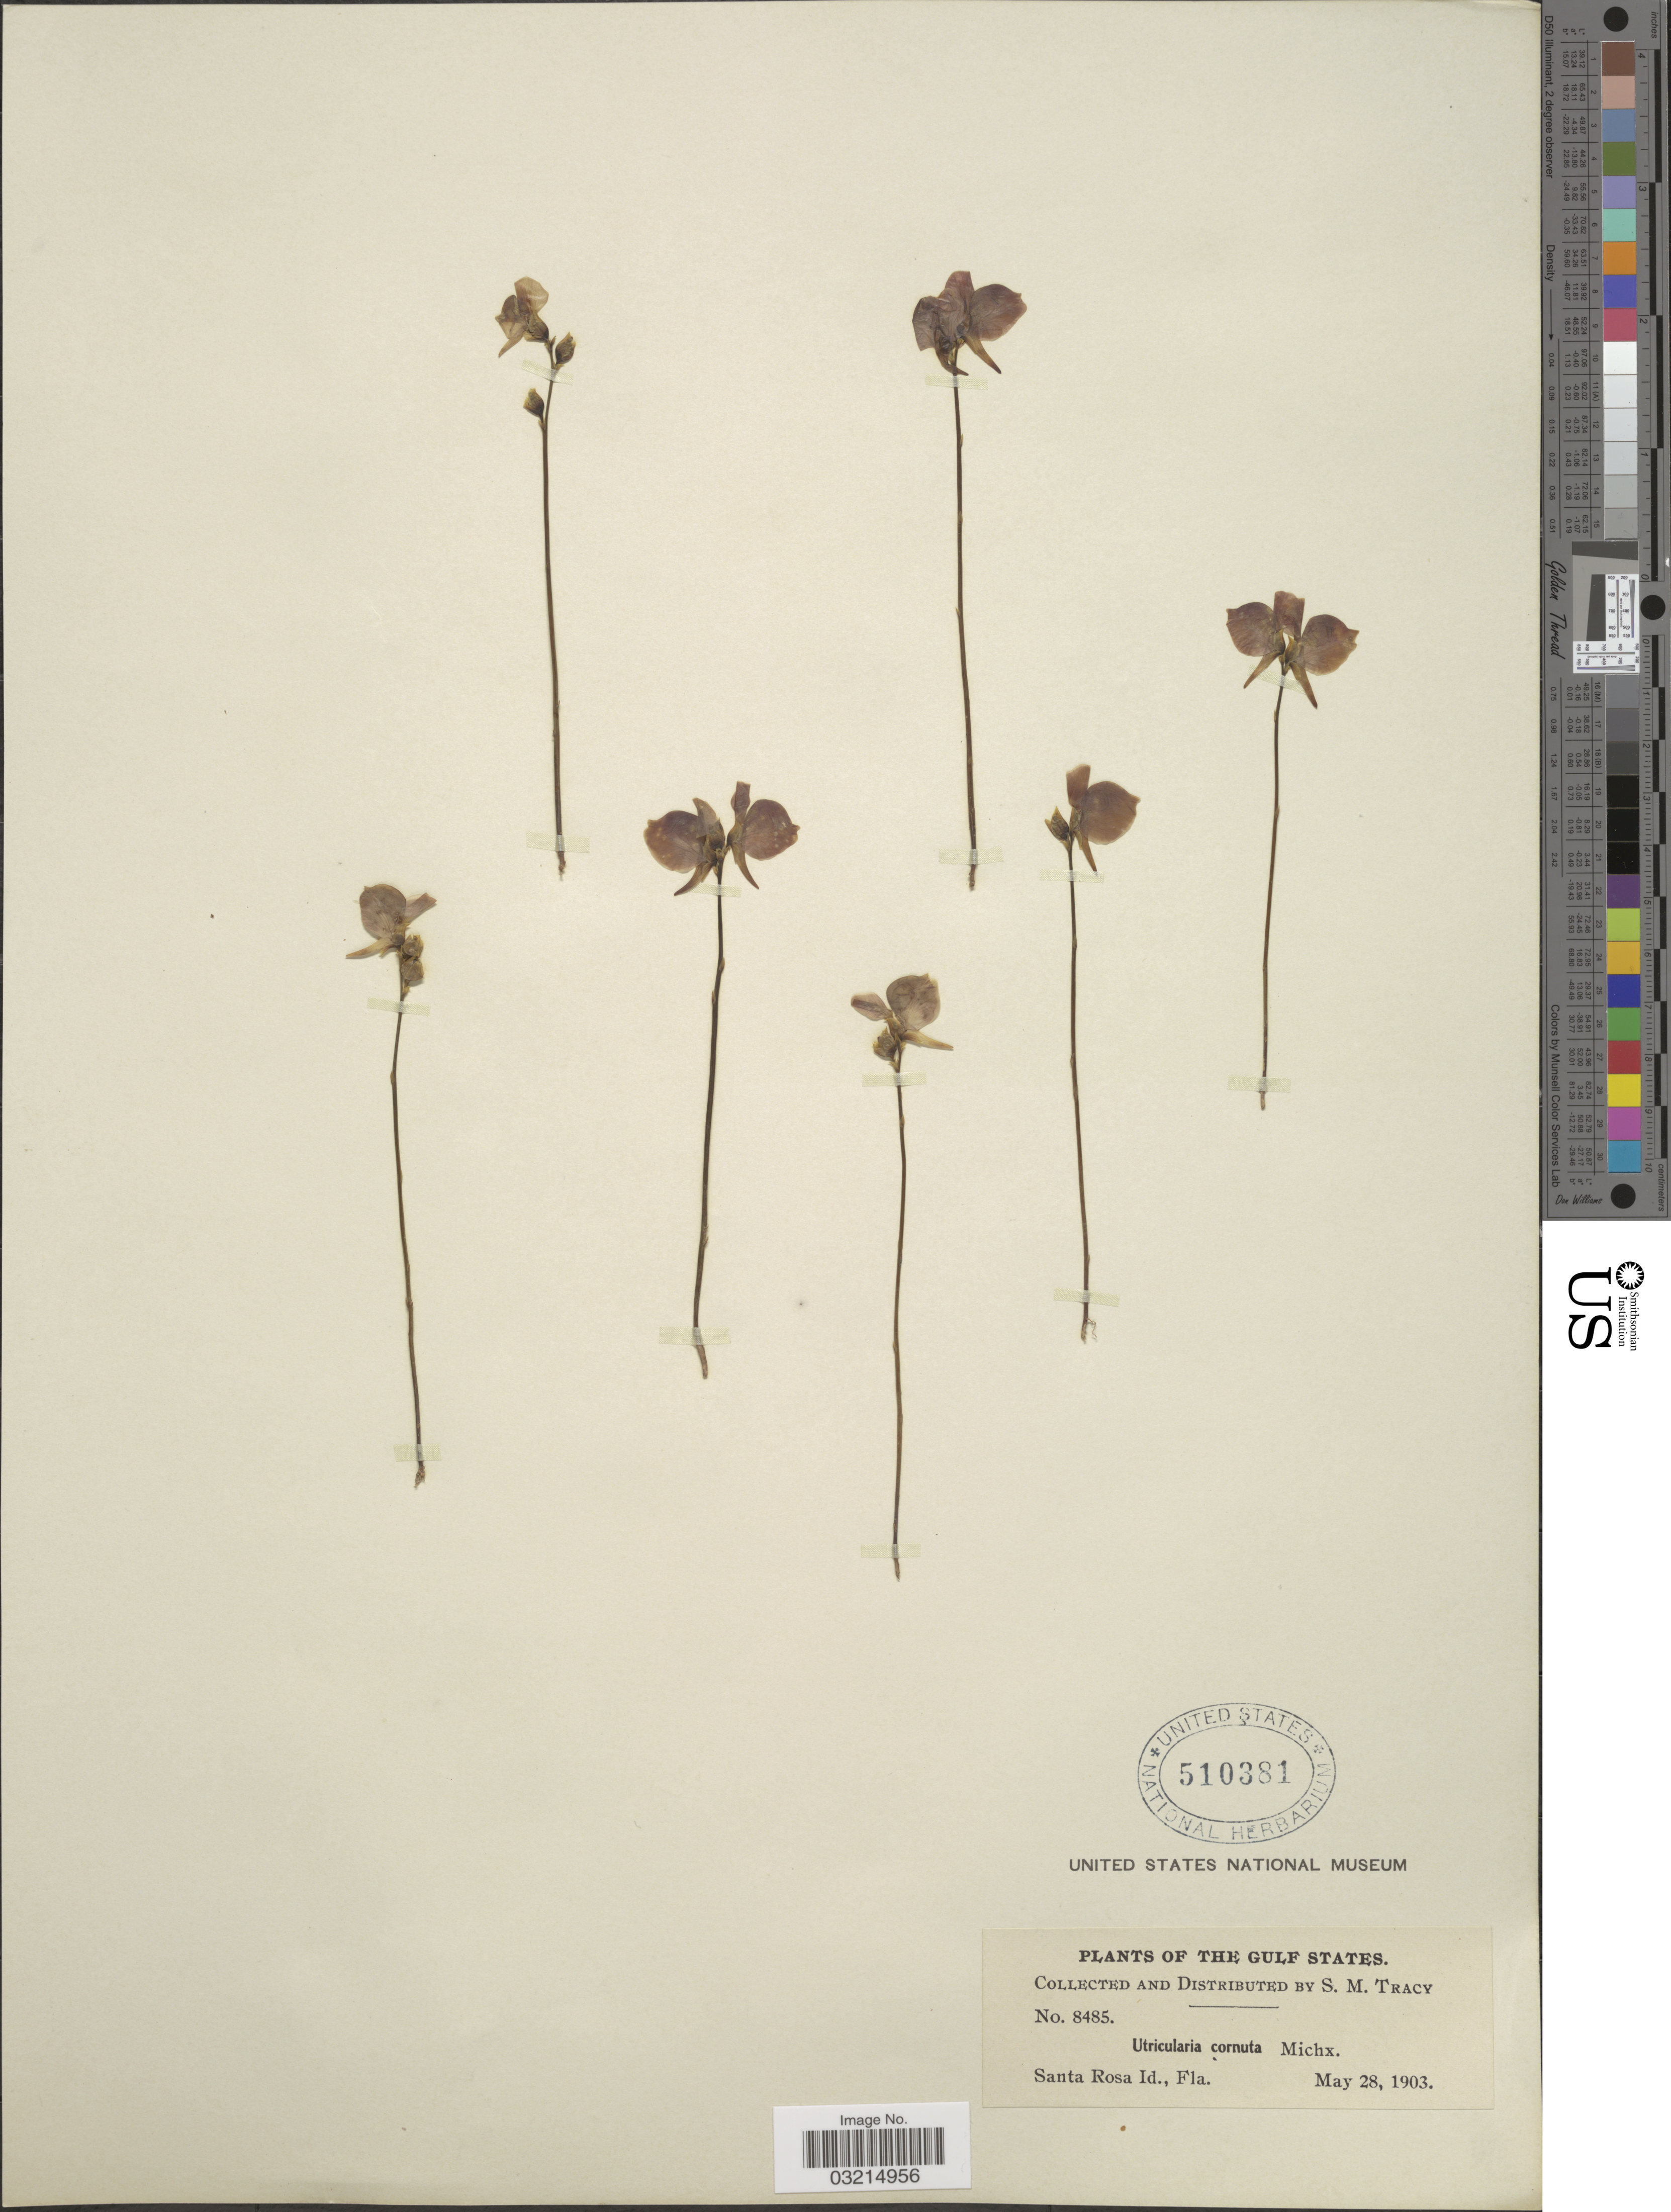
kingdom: Plantae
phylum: Tracheophyta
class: Magnoliopsida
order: Lamiales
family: Lentibulariaceae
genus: Utricularia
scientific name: Utricularia cornuta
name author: Michx.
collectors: S. M. Tracy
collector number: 8485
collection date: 1903-05-28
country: United States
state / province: Florida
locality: The Gulf States. Santa Rosa Id.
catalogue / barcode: US 510381